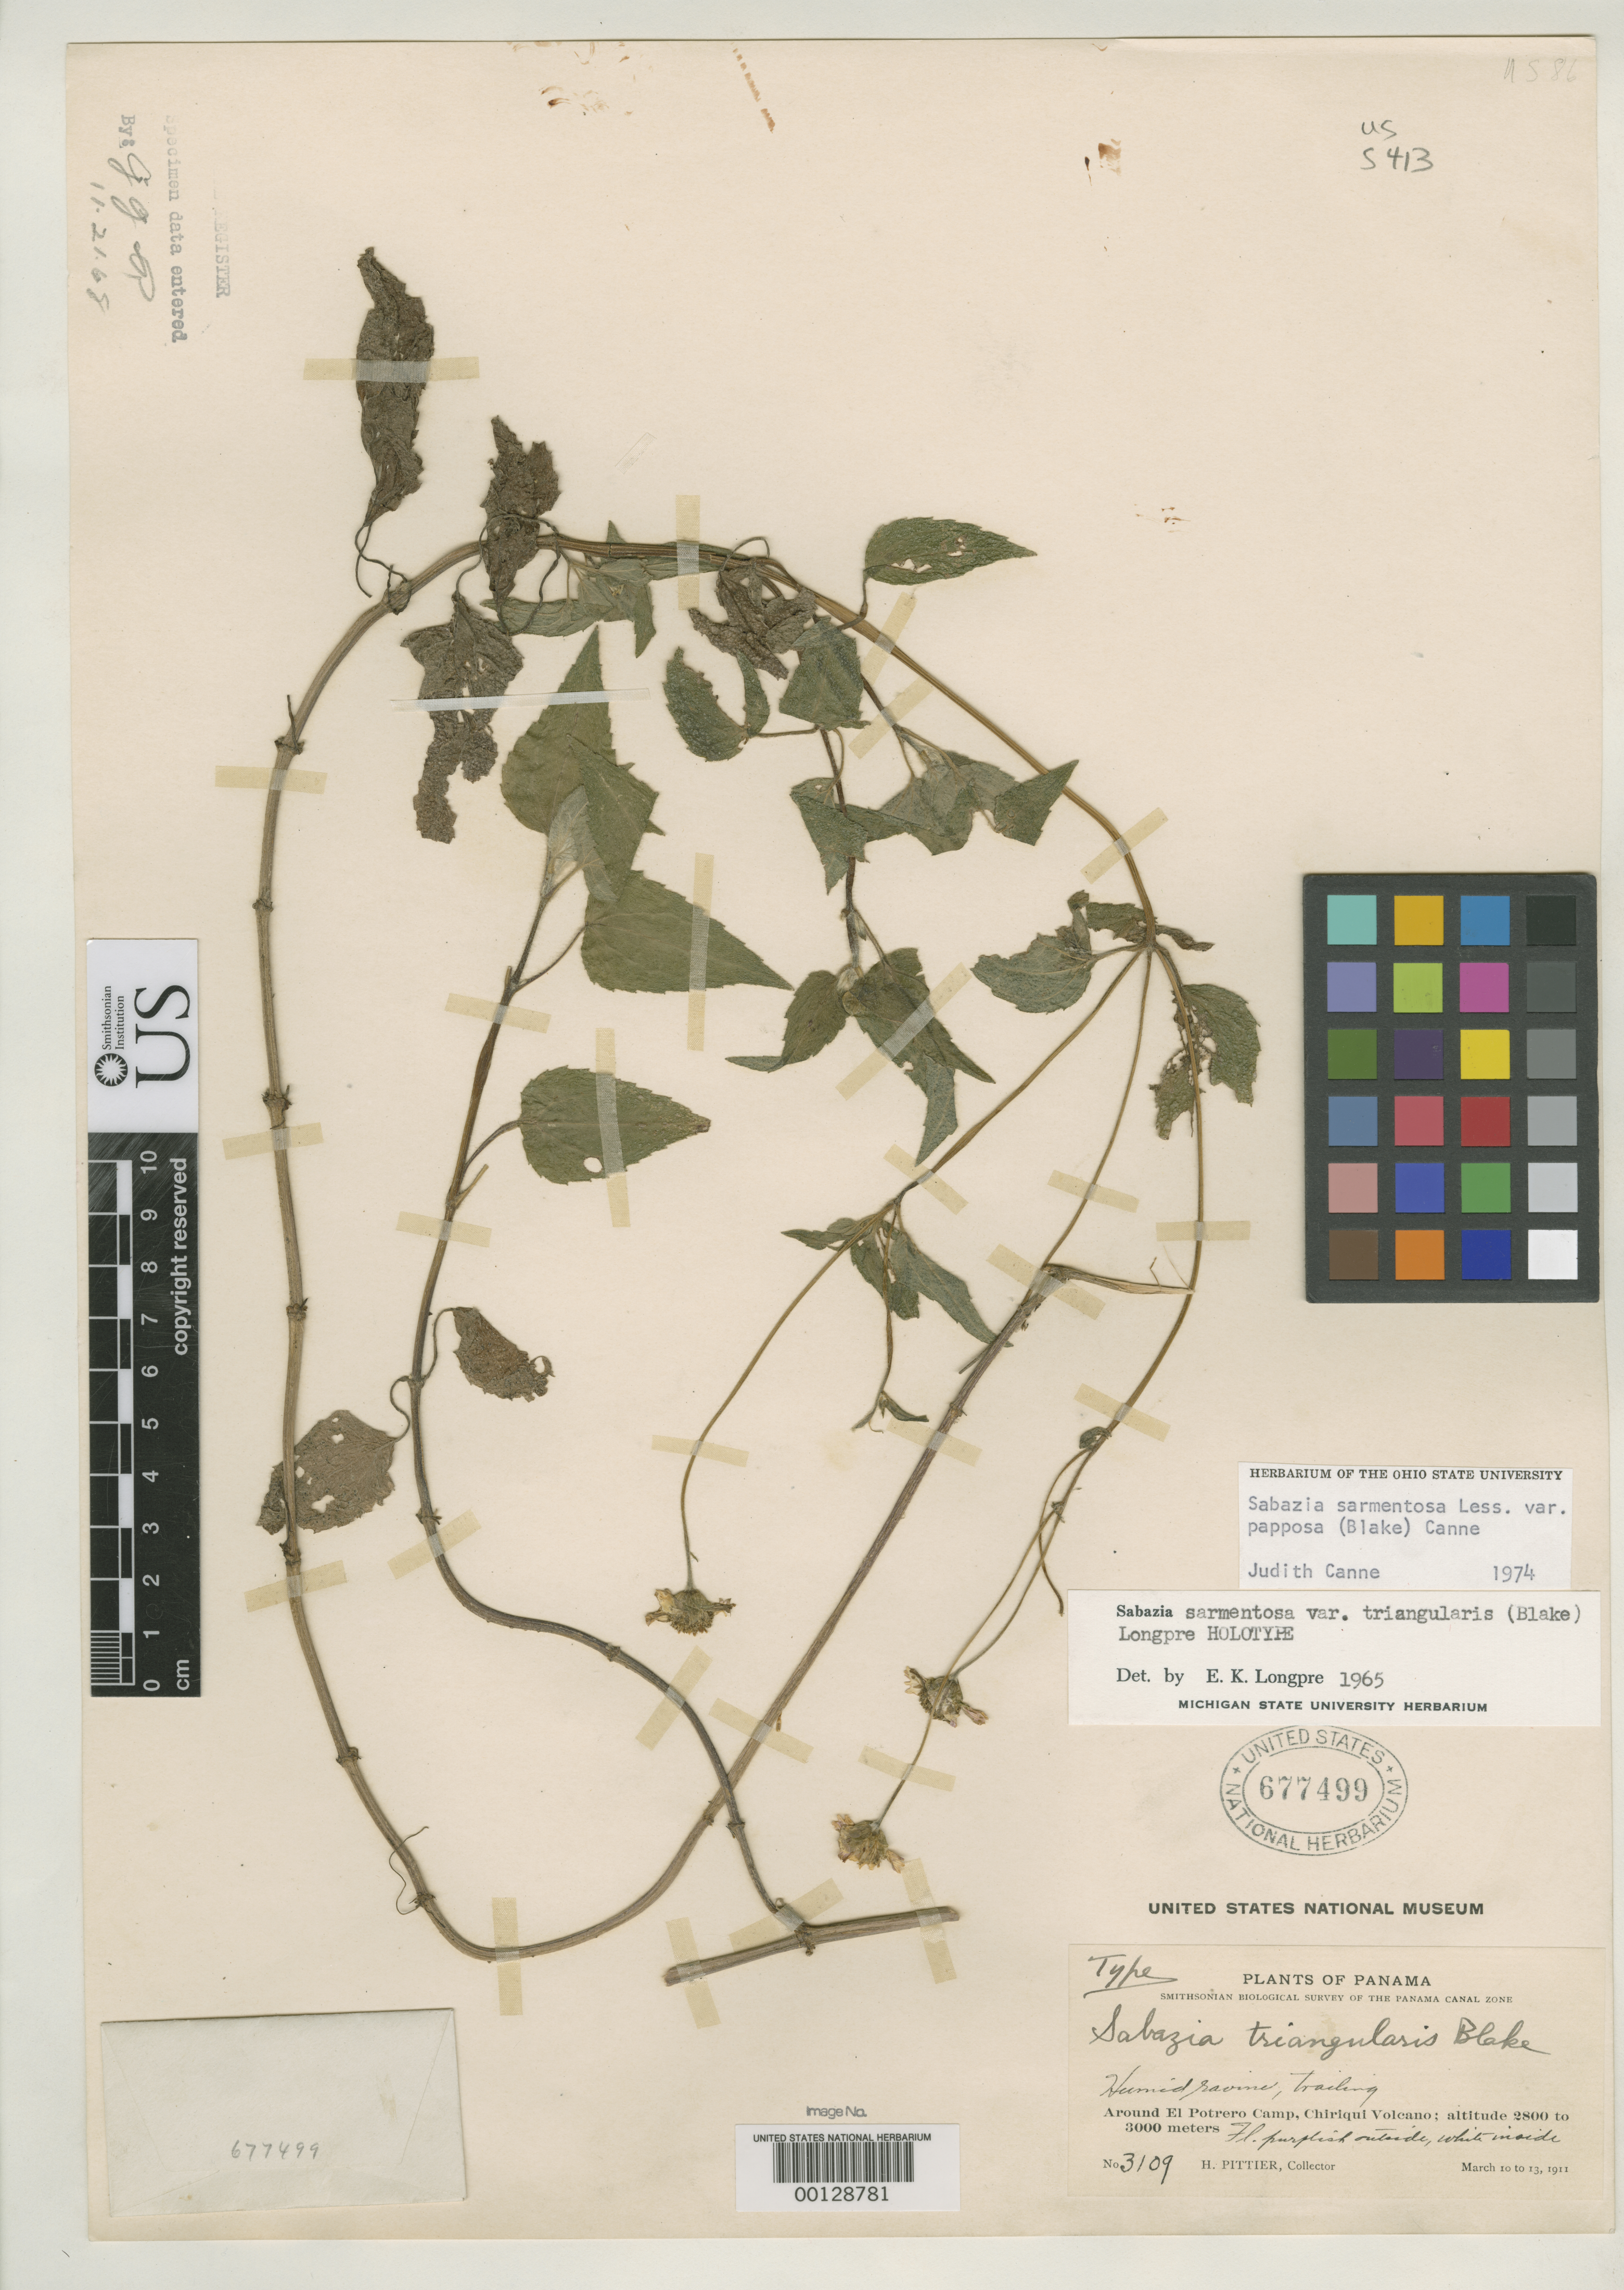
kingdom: Plantae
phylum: Tracheophyta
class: Magnoliopsida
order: Asterales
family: Asteraceae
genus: Sabazia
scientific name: Sabazia triangularis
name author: S.F. Blake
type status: Holotype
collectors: H. F. Pittier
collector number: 3109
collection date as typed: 10 Mar 1911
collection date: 1911-03-10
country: Panama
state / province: Chiriquí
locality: Chiriqui Volcano.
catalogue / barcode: US 677499